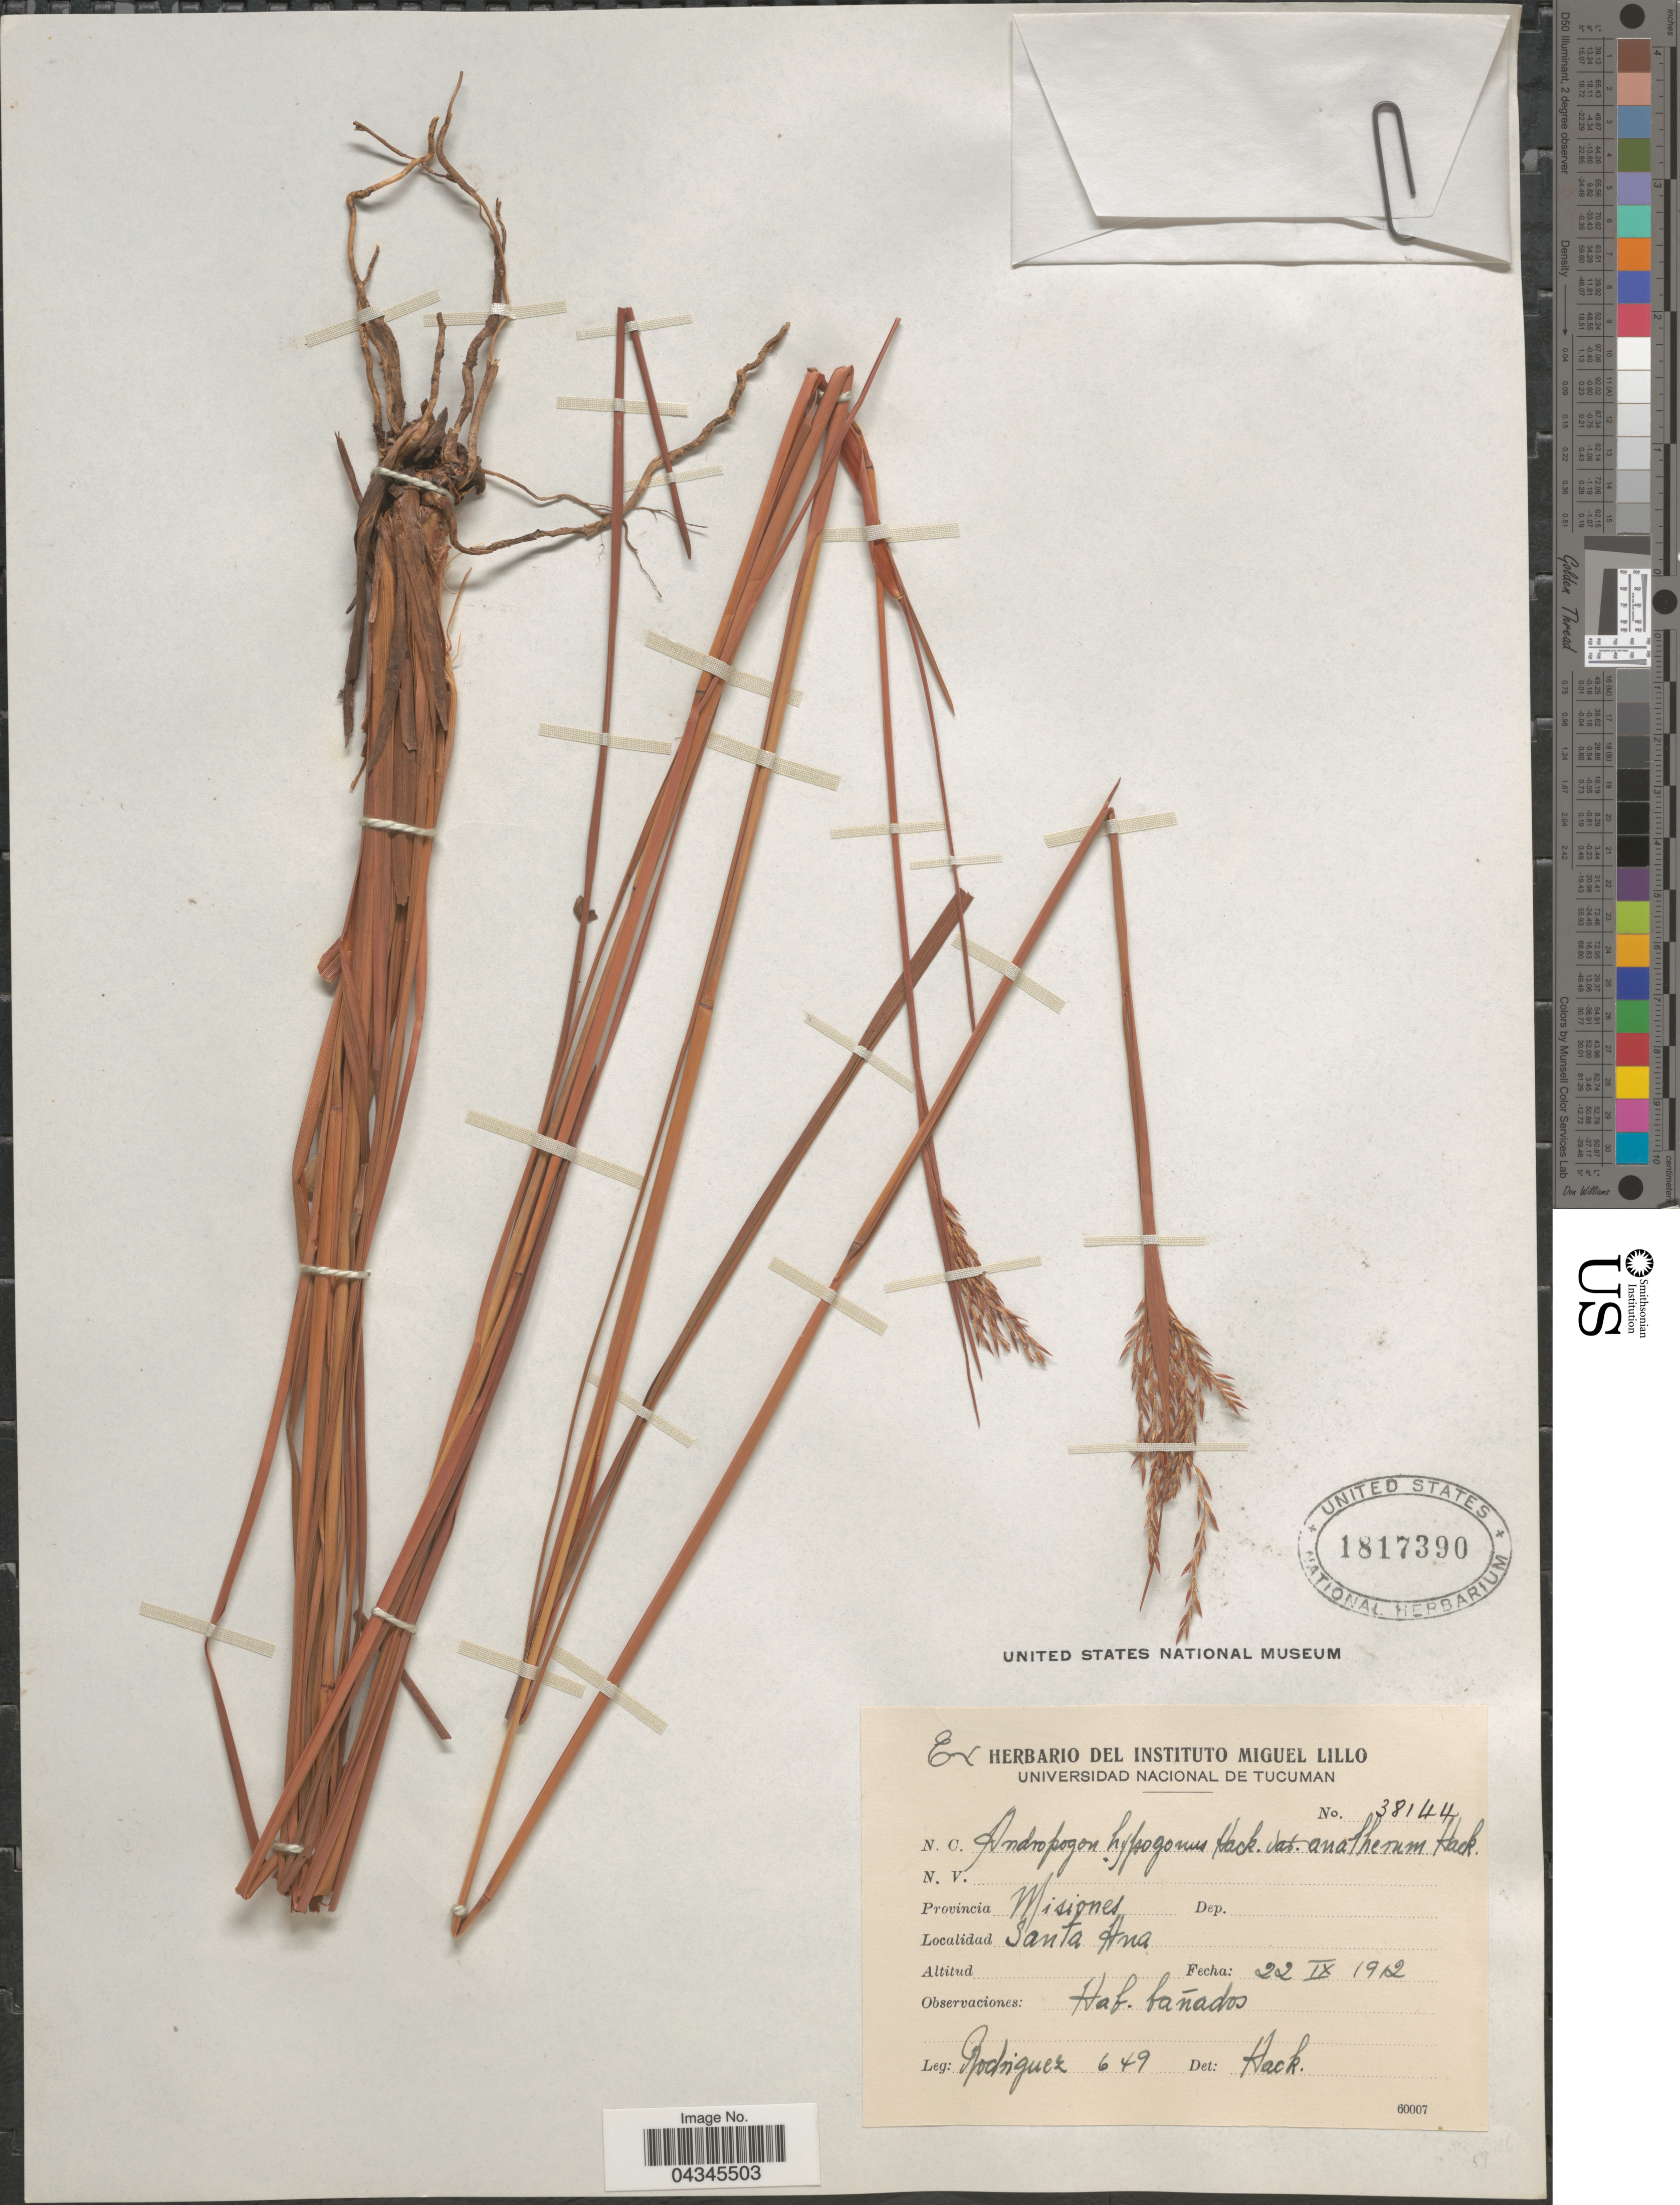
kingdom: Plantae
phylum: Tracheophyta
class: Liliopsida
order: Poales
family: Poaceae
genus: Andropogon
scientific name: Andropogon hypogynus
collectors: Rodriguez, --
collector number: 649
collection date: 1912-09-22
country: Argentina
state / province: Misiones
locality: Santa Ana.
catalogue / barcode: US 1817390